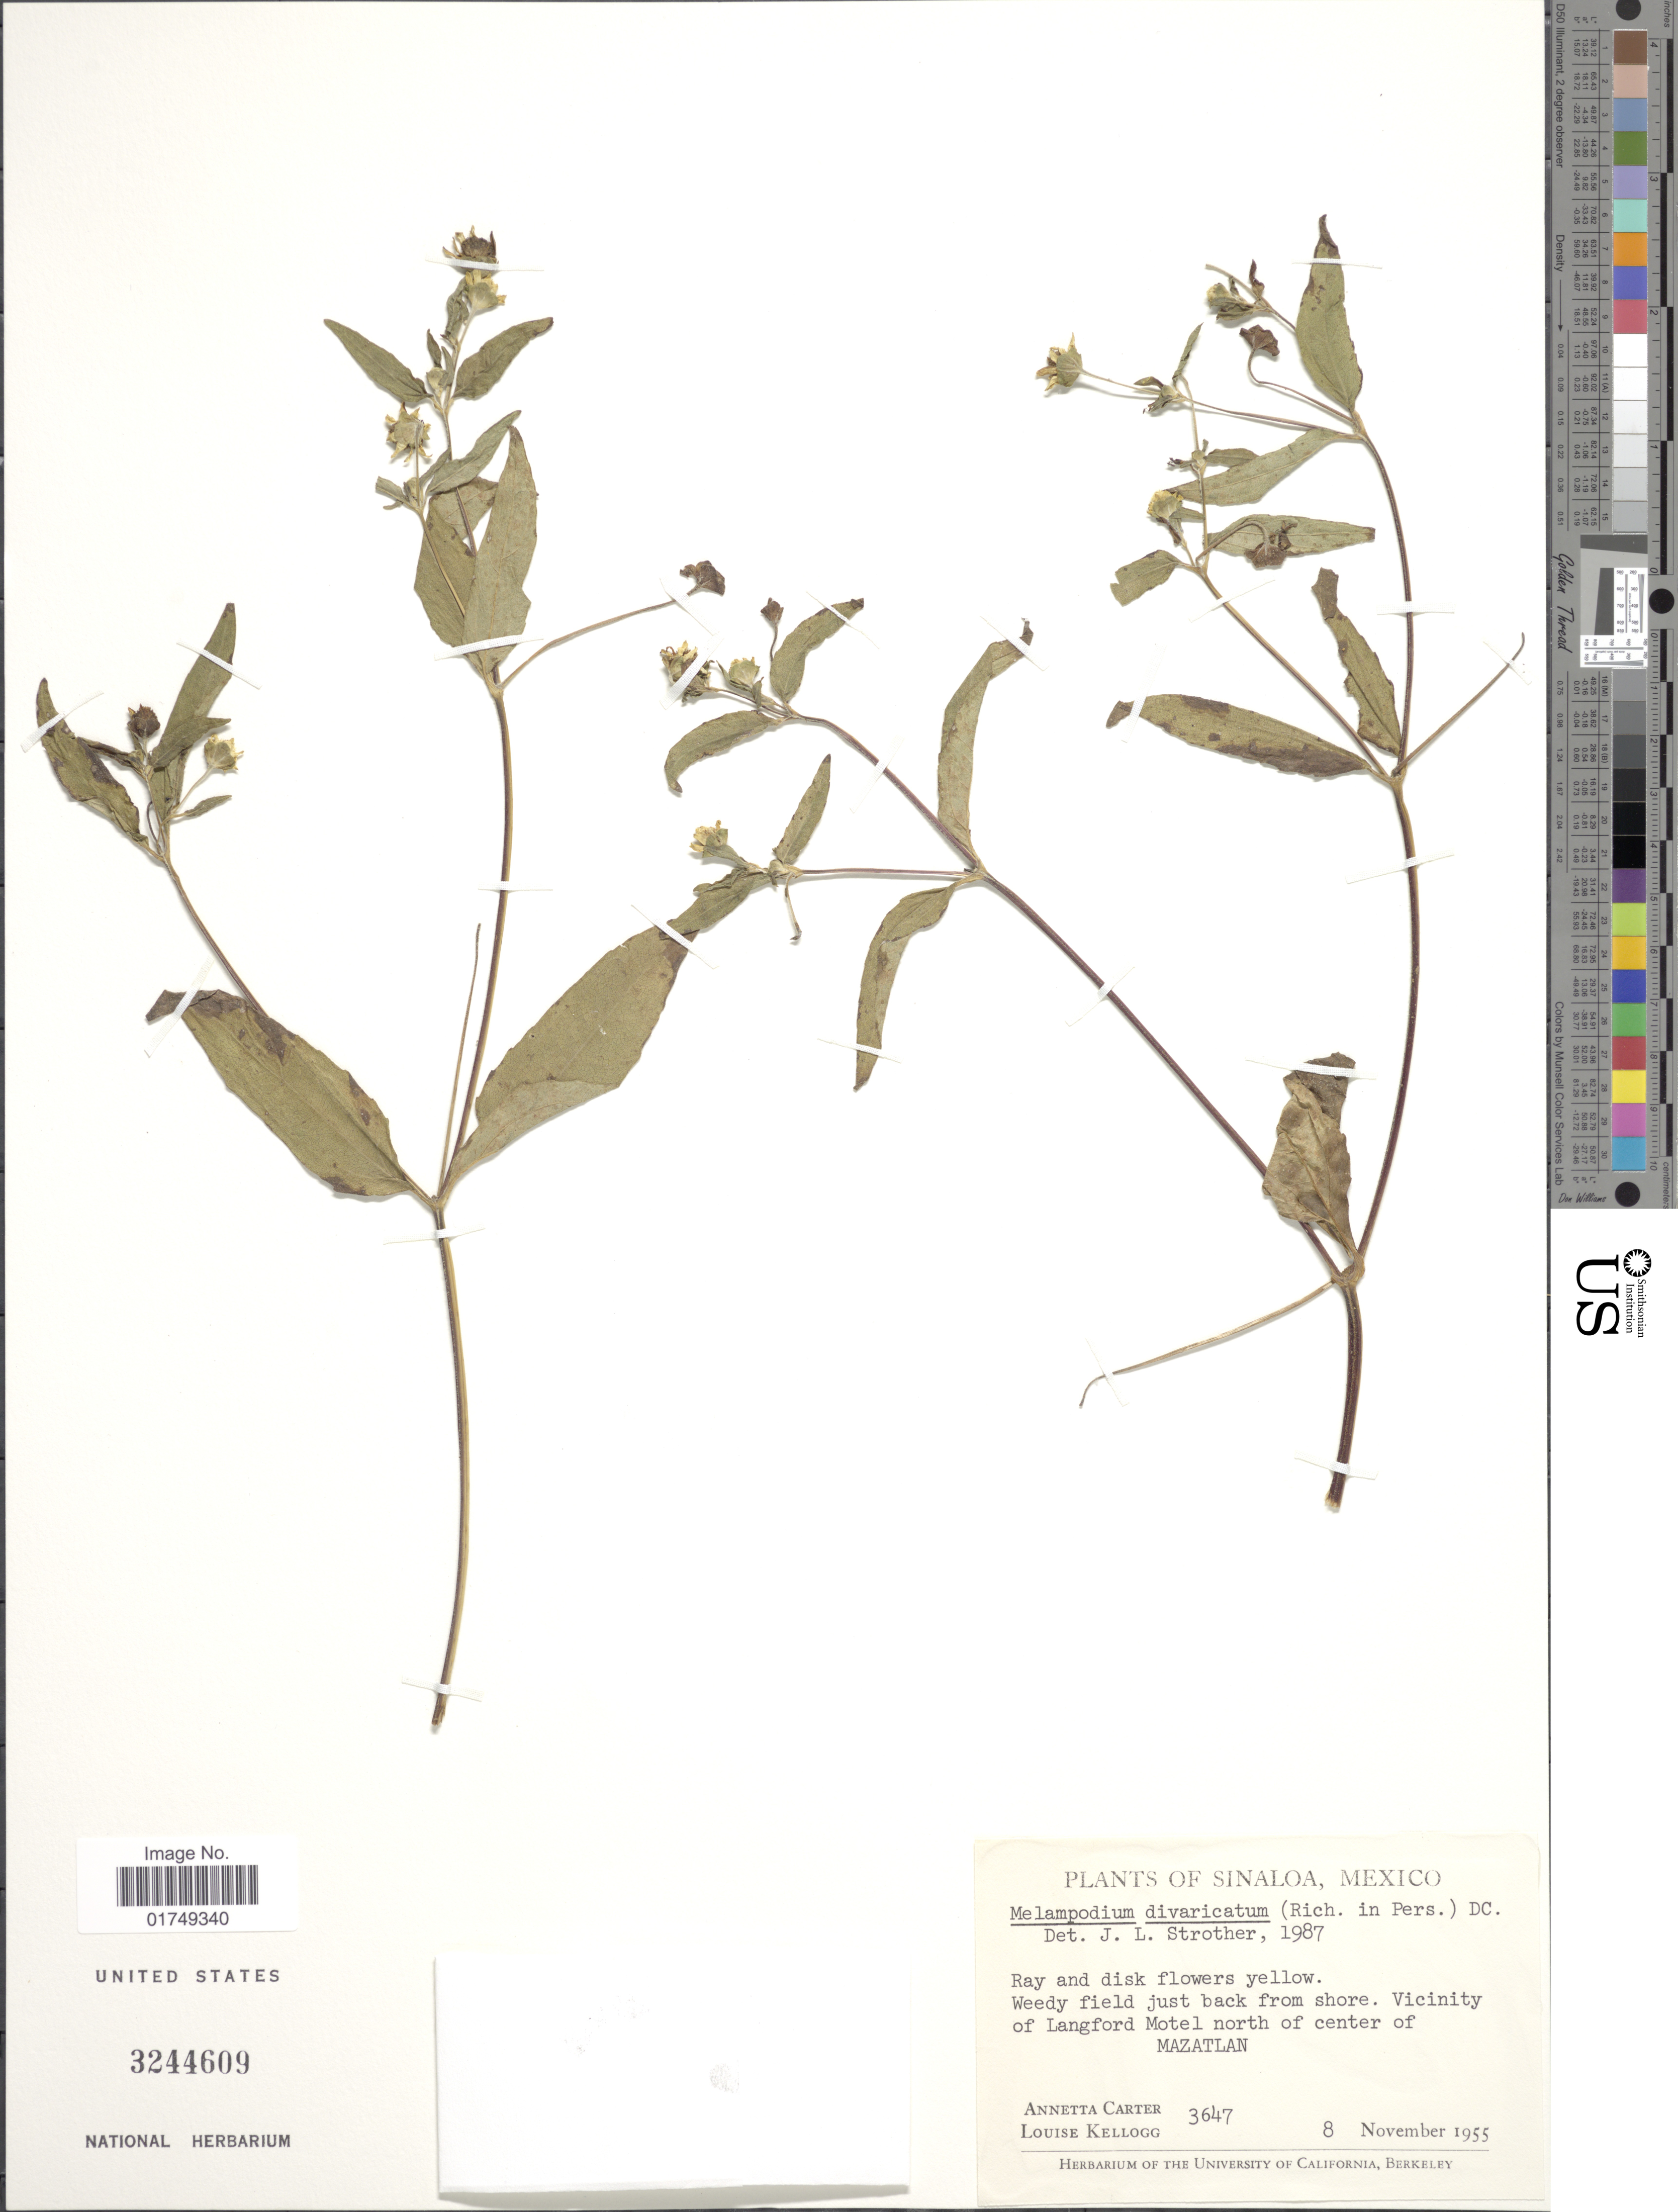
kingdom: Plantae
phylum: Tracheophyta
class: Magnoliopsida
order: Asterales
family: Asteraceae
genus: Melampodium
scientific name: Melampodium divaricatum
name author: (Rich.) DC.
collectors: A. M. Carter & L. Kellogg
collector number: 3647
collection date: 1955-11-08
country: Mexico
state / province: Sinaloa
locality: Vicinity of Langford Motel north of center of Mazatlan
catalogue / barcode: US 3244609